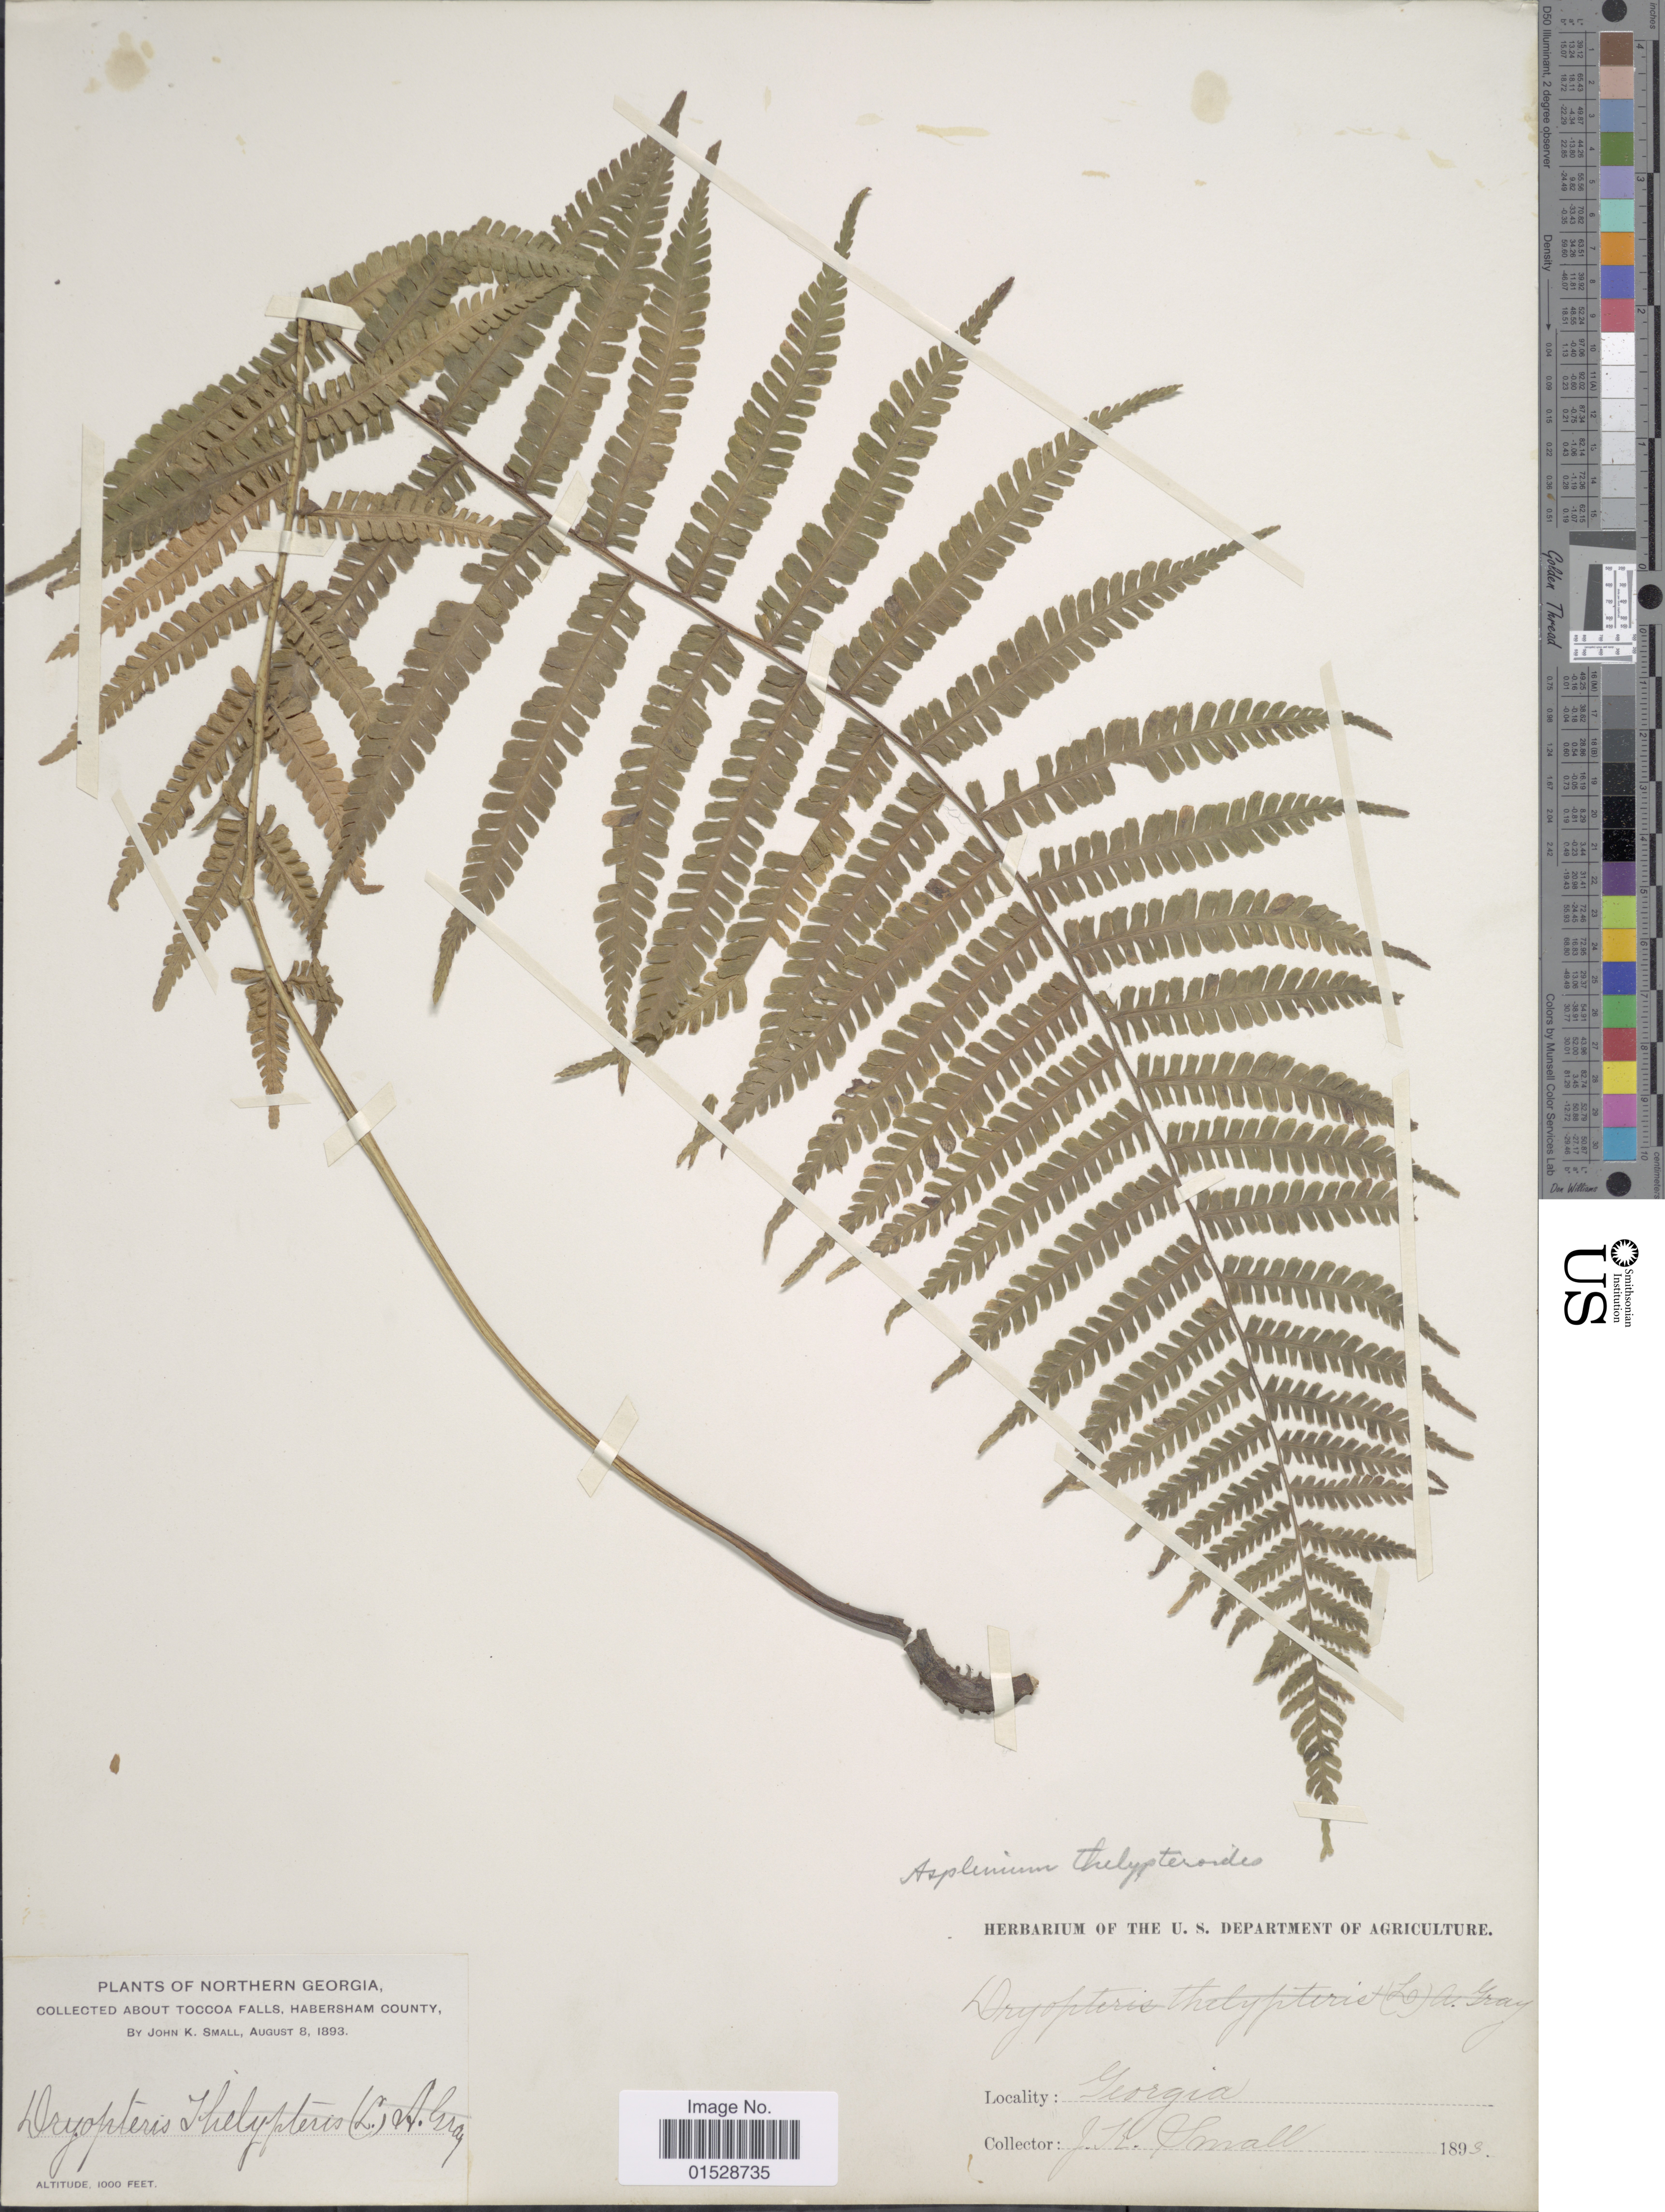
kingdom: Plantae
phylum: Tracheophyta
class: Polypodiopsida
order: Polypodiales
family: Athyriaceae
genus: Deparia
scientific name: Deparia acrostichoides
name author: (Sw.) M. Kato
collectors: J. K. Small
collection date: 1893-08-08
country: United States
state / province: Georgia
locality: Northern Georgia, Toccoa Falls, Habersham County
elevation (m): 305